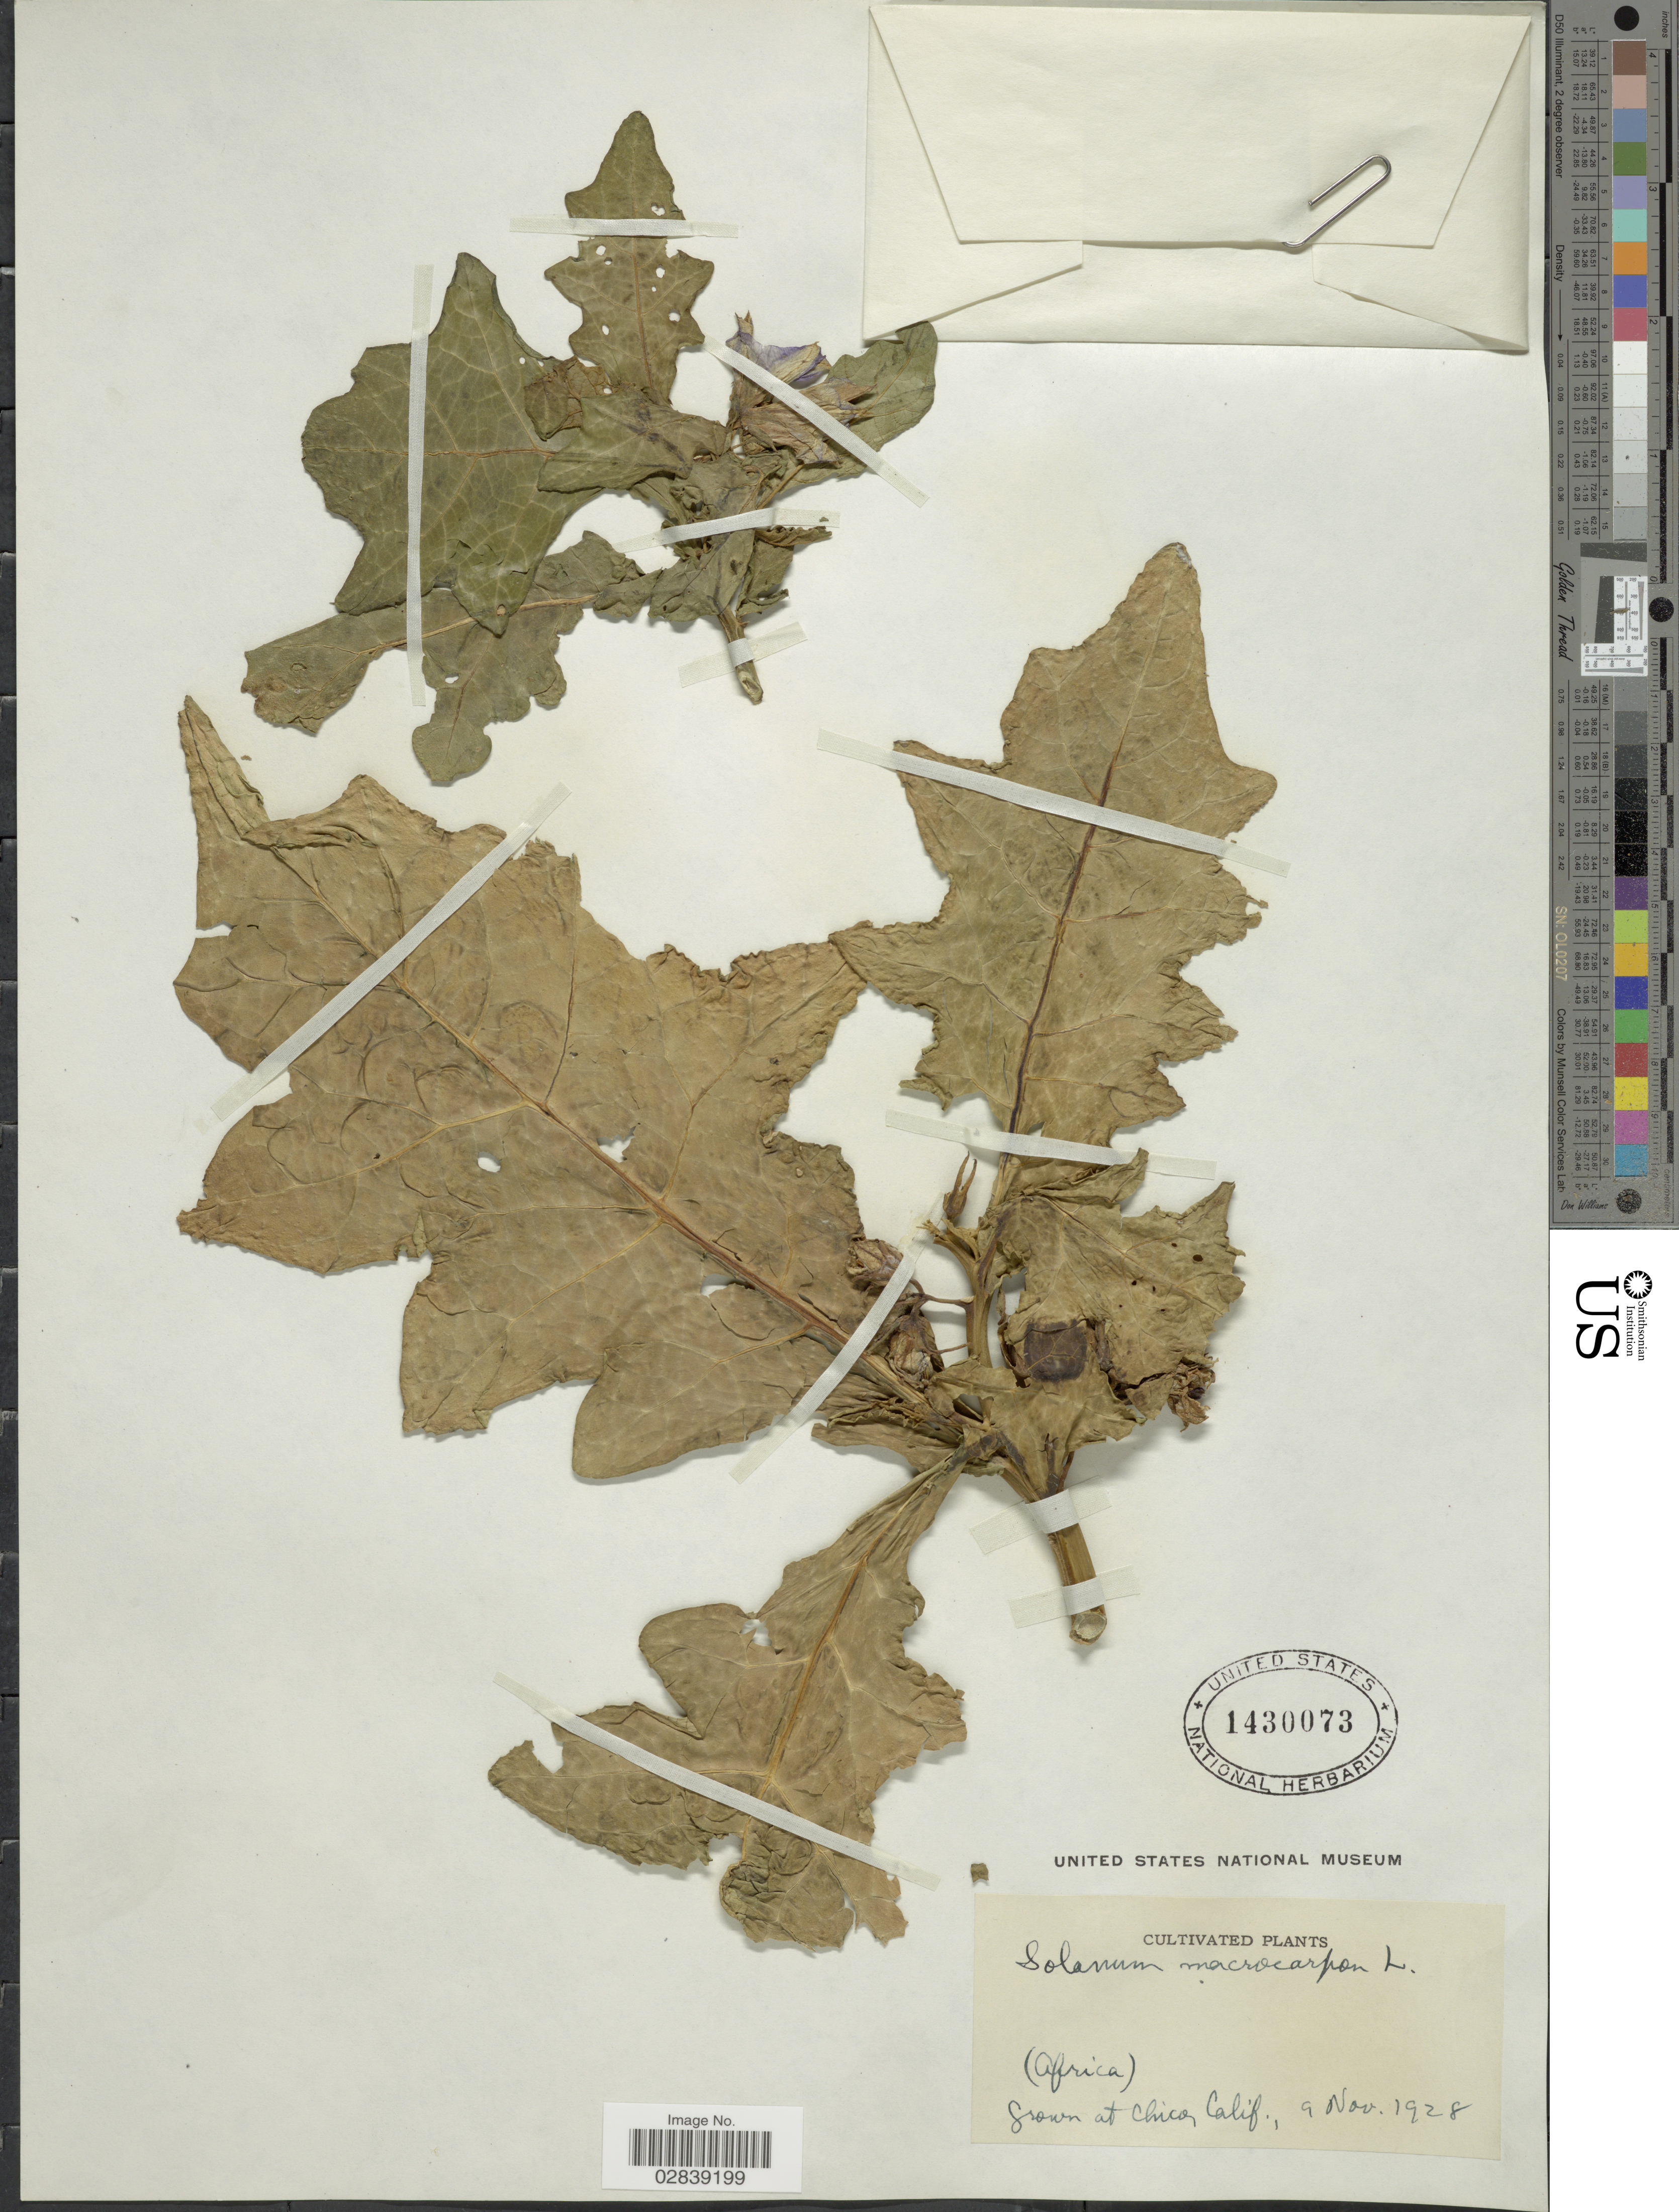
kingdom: Plantae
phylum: Tracheophyta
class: Magnoliopsida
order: Solanales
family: Solanaceae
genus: Solanum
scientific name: Solanum macrocarpon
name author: L.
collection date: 1928-11-09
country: United States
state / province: California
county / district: Butte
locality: Chico.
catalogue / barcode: US 1430073